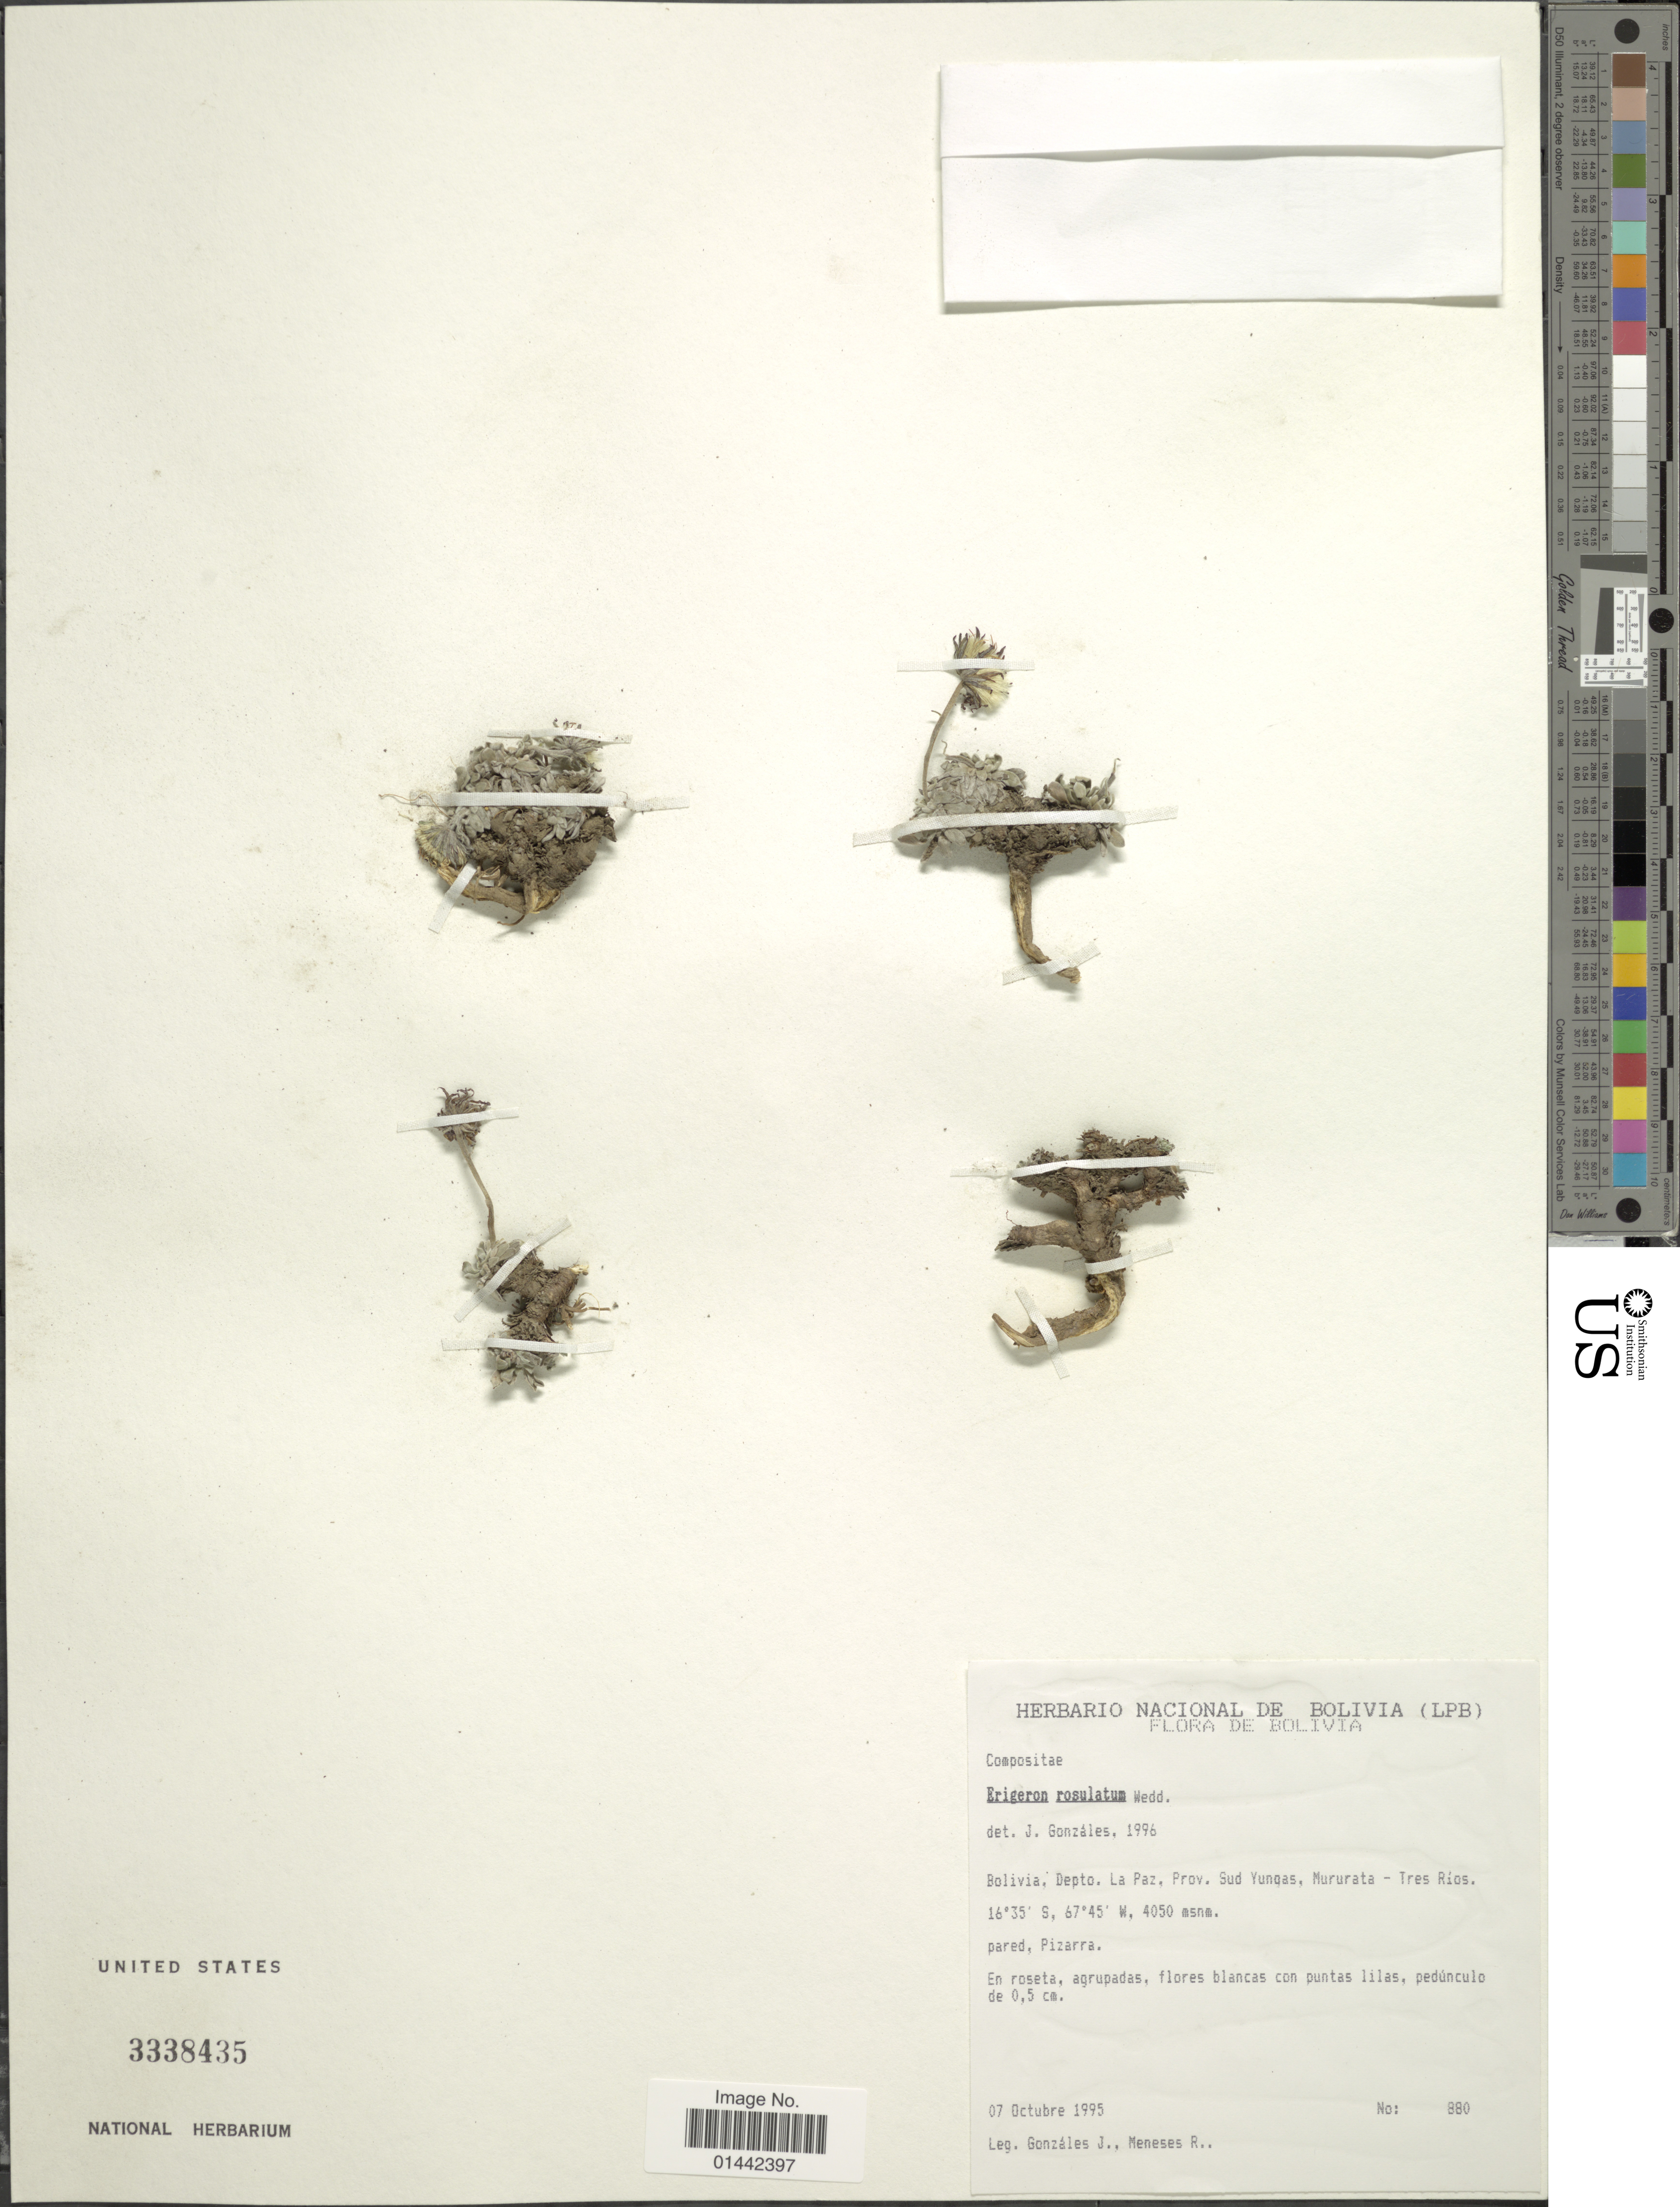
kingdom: Plantae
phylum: Tracheophyta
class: Magnoliopsida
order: Asterales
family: Asteraceae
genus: Erigeron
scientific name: Erigeron rosulatus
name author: Wedd.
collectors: J. Gonzales & R. I. Meneses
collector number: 880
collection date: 1995-10-07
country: Bolivia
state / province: La Paz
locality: Prov. Sud Yungas, Mururata-Ires Rios, pared, Pizarra.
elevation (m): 4050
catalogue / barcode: US 3338435